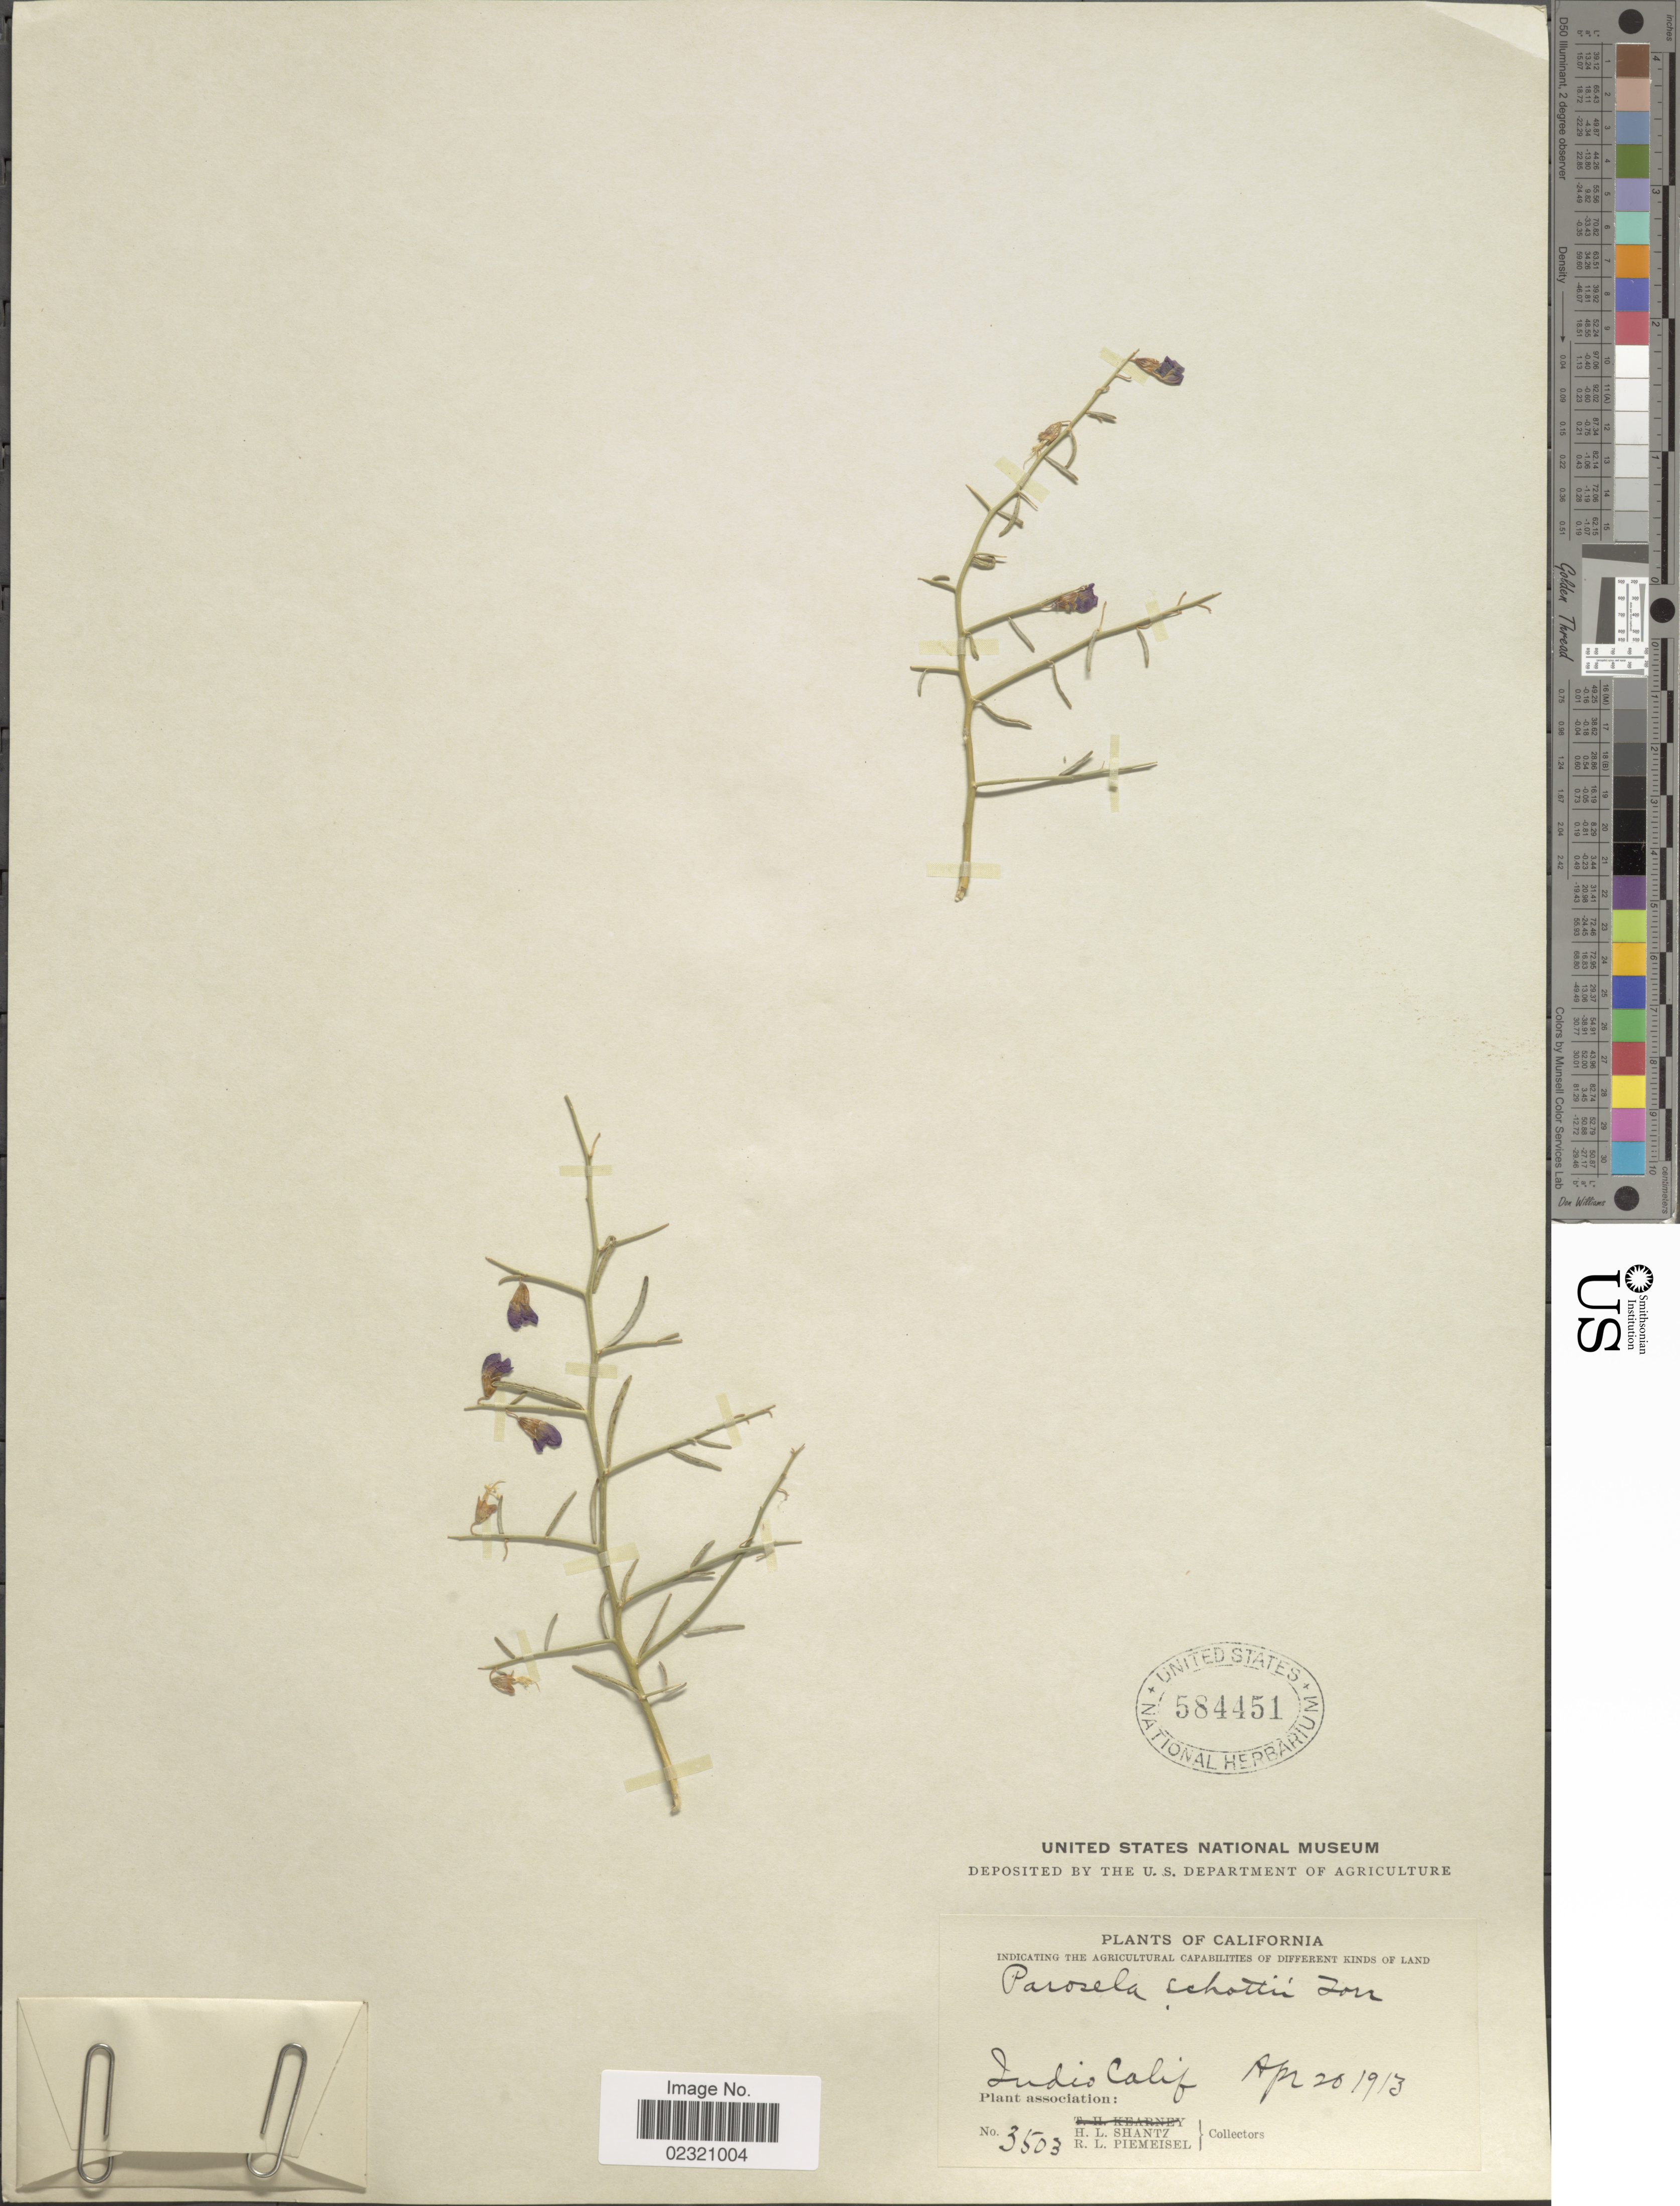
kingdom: Plantae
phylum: Tracheophyta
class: Magnoliopsida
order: Fabales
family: Fabaceae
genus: Psorothamnus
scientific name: Psorothamnus schottii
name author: (Torr.) Barneby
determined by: Strong, M. T., (US), Smithsonian Institution - National Museum of Natural History (UNITED STATES)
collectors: H. Shantz & R. L. Piemeisel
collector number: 3503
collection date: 1913-04-20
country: United States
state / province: California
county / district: Riverside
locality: Indio Calif.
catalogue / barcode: US 584451